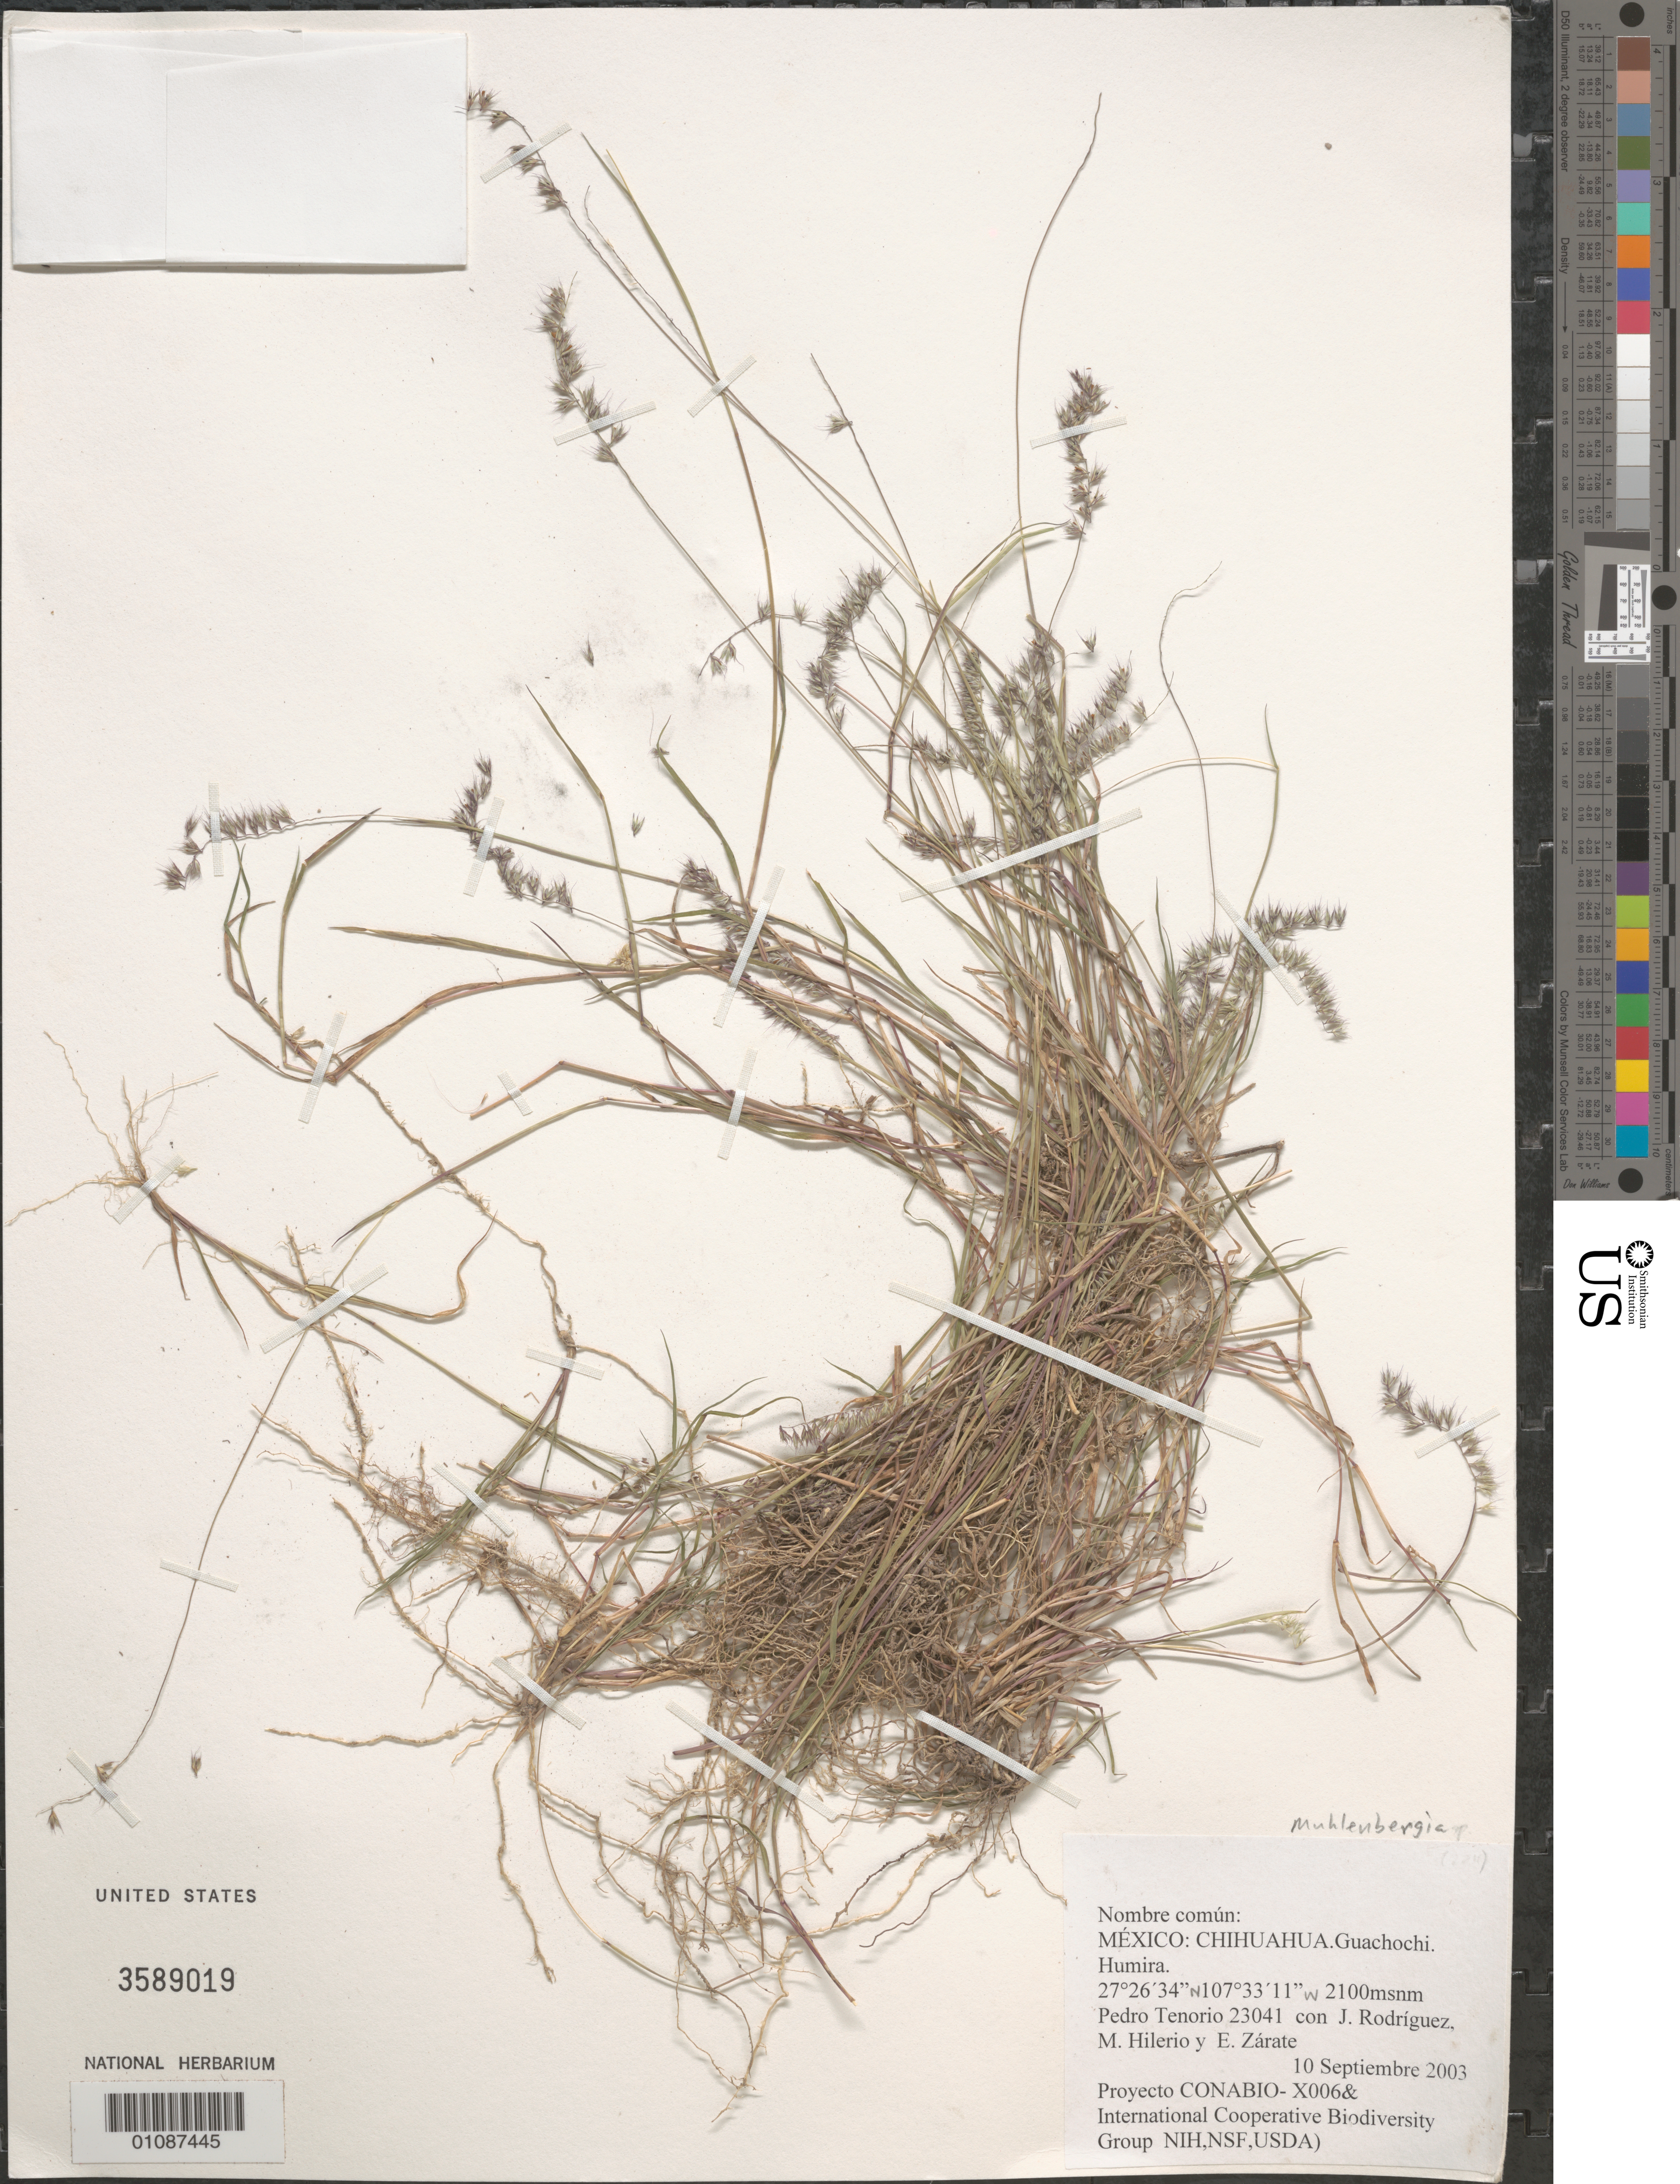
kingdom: Plantae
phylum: Tracheophyta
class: Liliopsida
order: Poales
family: Poaceae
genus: Muhlenbergia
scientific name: Muhlenbergia sp.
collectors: P. Tenorio L., J. Rodríguez, M. Hilerio & E. Zárate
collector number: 23041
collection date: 2003-09-10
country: Mexico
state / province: Chihuahua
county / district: Guachochi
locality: Humira.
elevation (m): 2100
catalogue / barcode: US 3589019